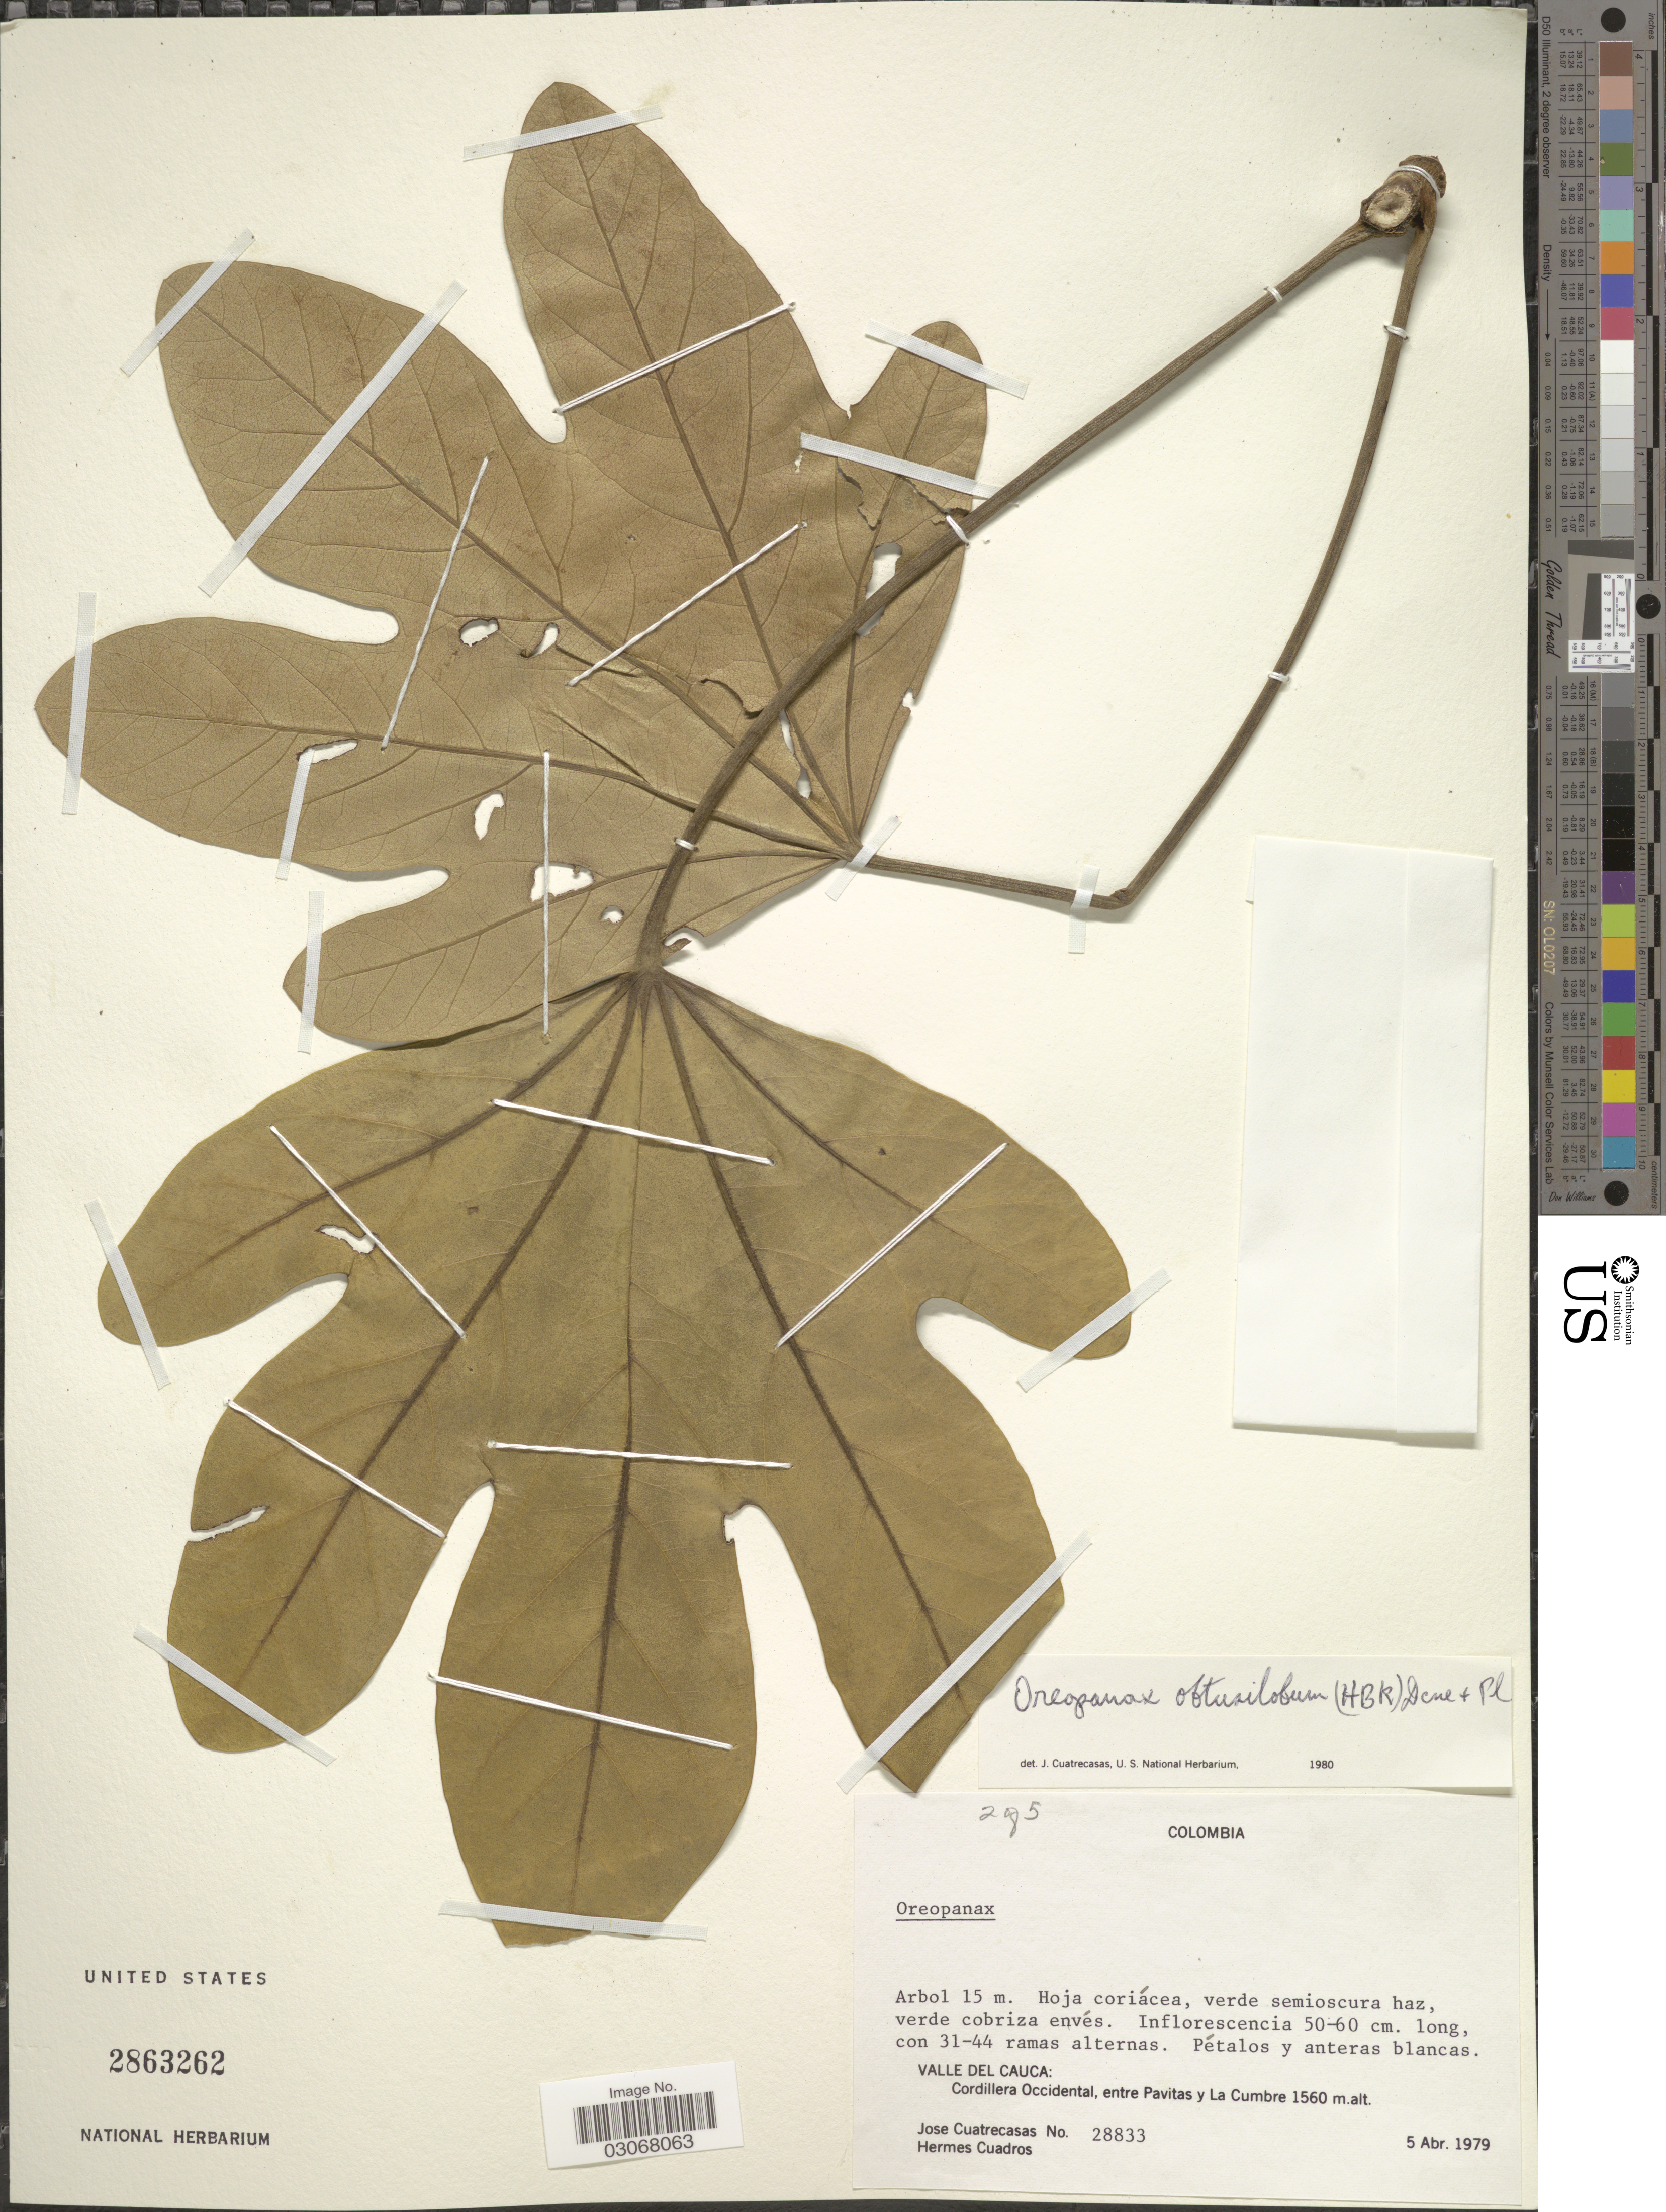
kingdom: Plantae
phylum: Tracheophyta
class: Magnoliopsida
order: Apiales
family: Araliaceae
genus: Oreopanax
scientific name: Oreopanax obtusilobus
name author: (Willd. ex Schult.) Decne. & Planch.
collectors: J. Cuatrecasas & H. Cuadros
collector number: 28833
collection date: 1979-04-05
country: Colombia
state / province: Valle del Cauca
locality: Valle del Cauca: Cordillera Occidental, entre Pavitas y La Cumbre.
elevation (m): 1560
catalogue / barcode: US 2863262